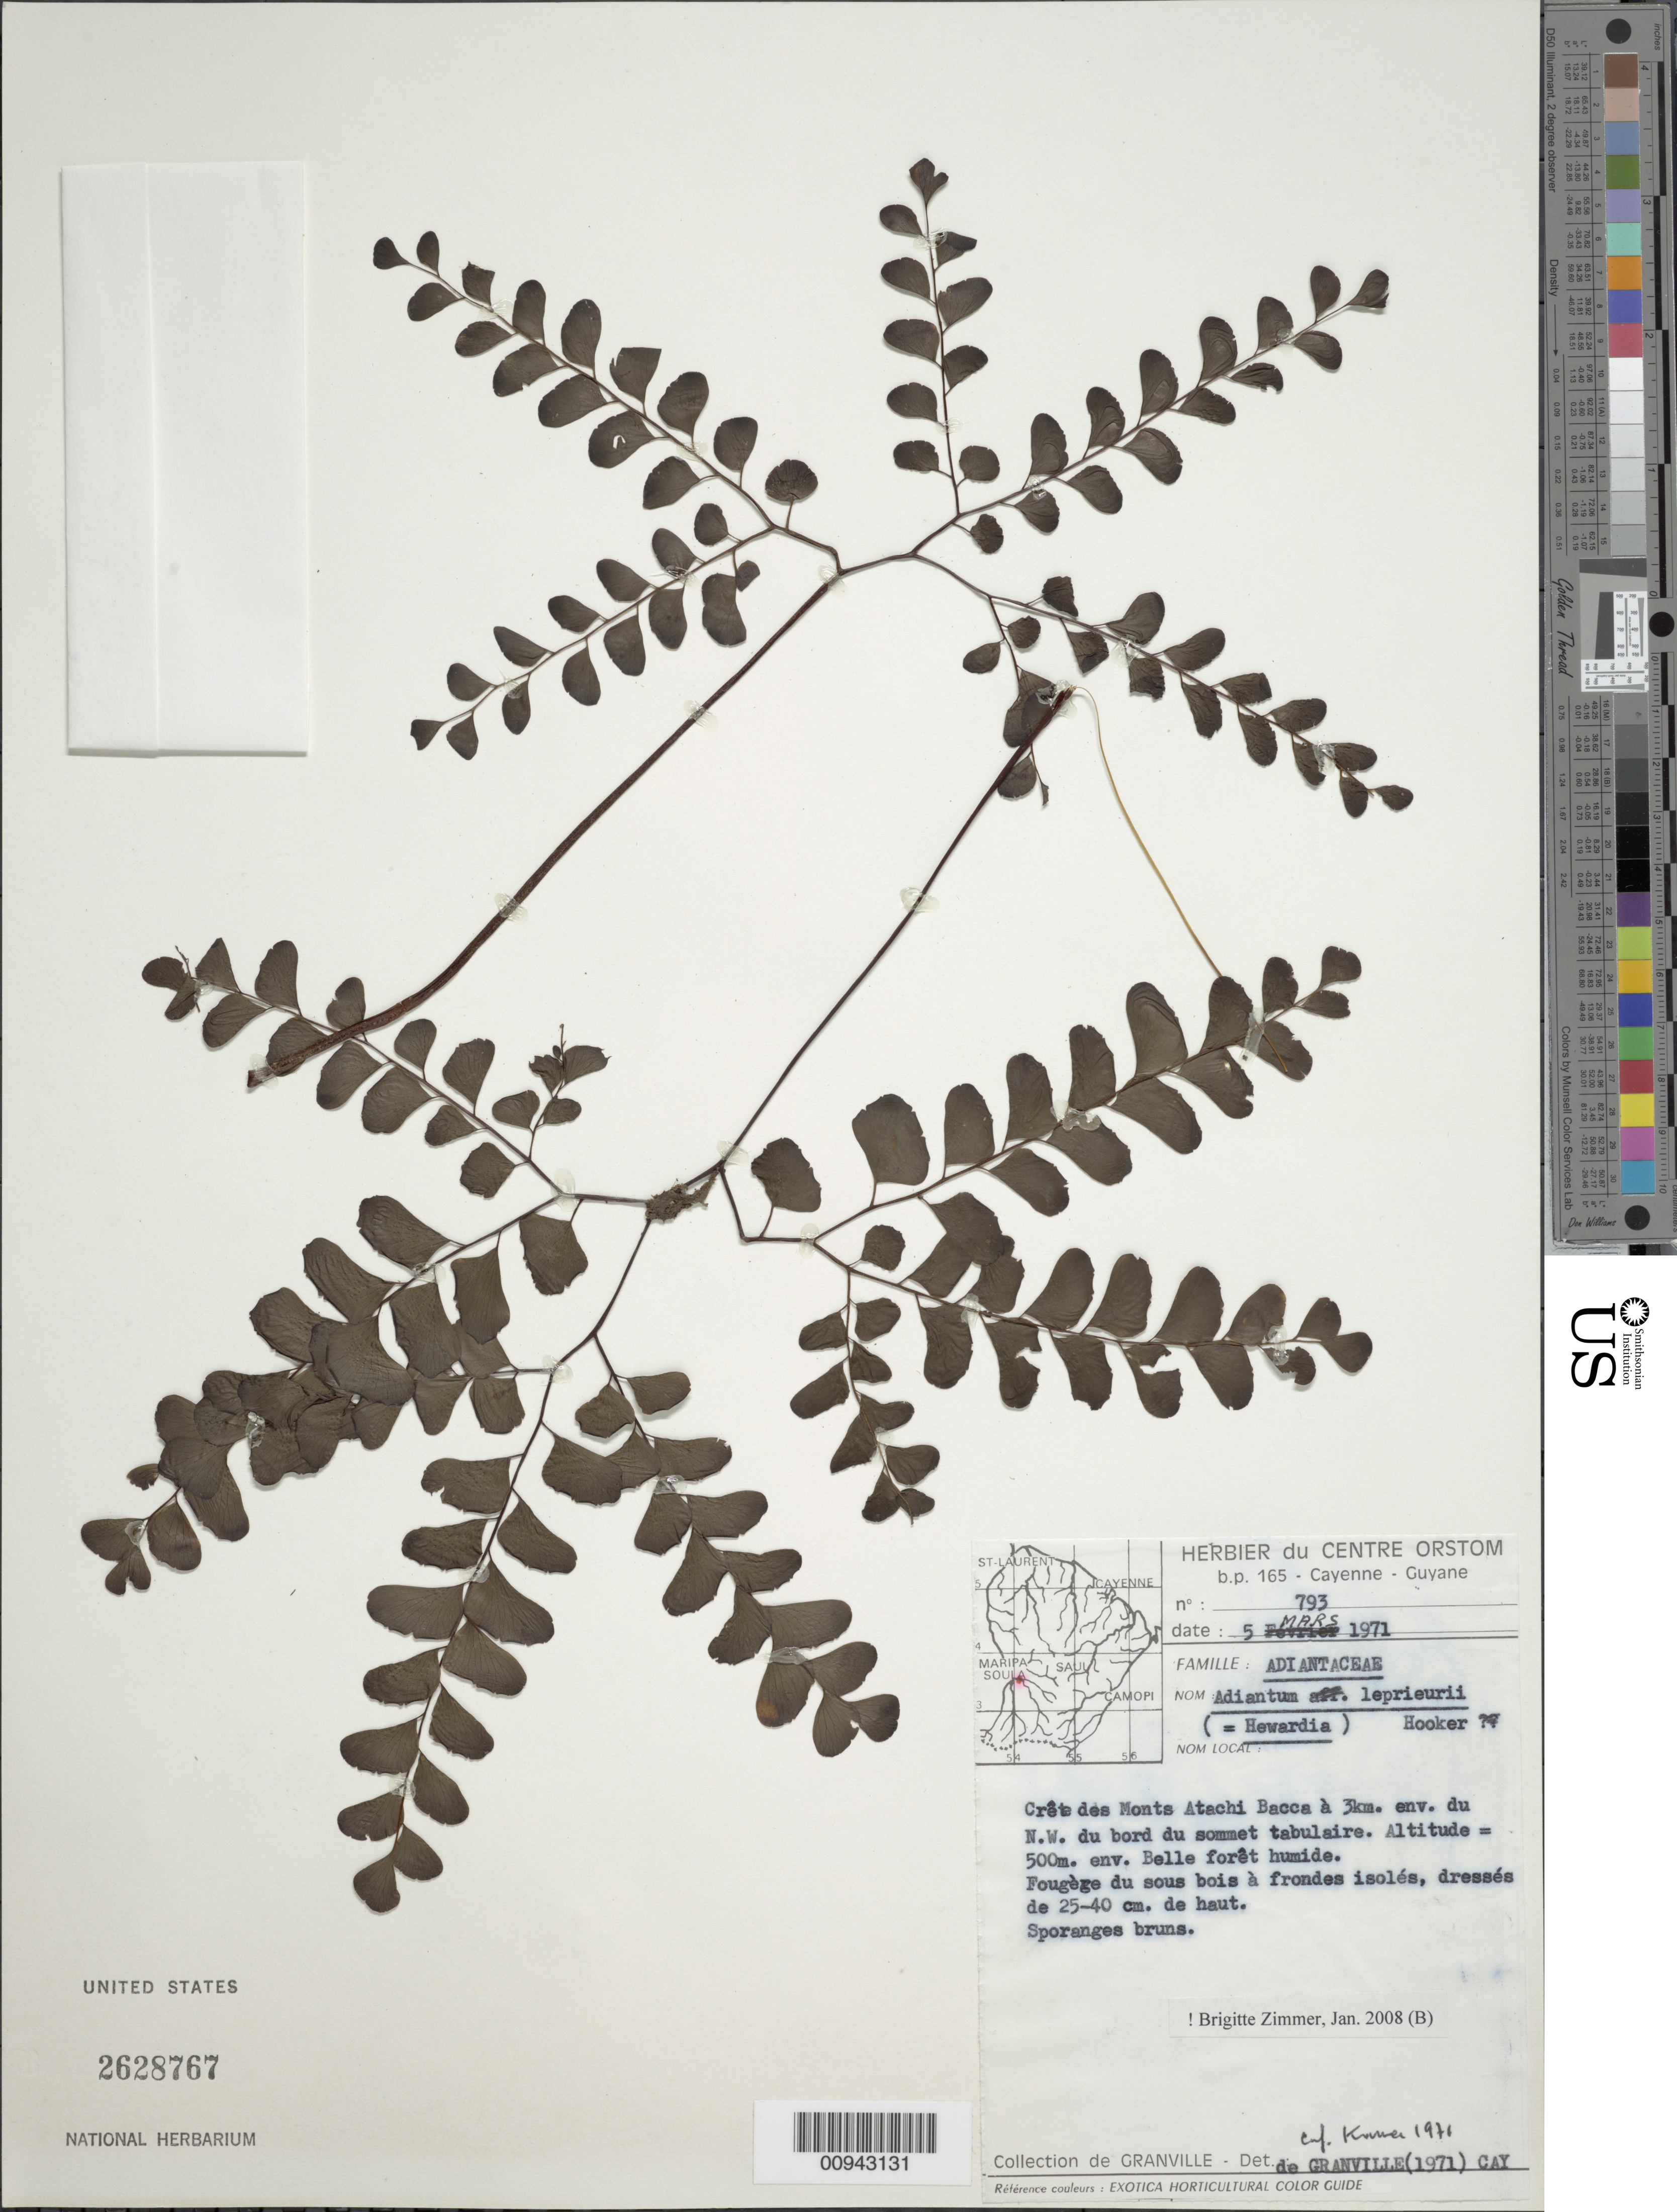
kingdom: Plantae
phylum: Tracheophyta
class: Polypodiopsida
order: Polypodiales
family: Pteridaceae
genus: Adiantum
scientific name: Adiantum leprieurii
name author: Hook.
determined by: Zimmer, B.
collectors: J.-J. de Granville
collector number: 793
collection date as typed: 5-Mar-71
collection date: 1971-03-05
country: French Guiana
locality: Monts Atachi Bacca, crete a 3km env du NW du bord du sommet tabulaire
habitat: Belle forest humide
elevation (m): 600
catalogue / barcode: US 2628767